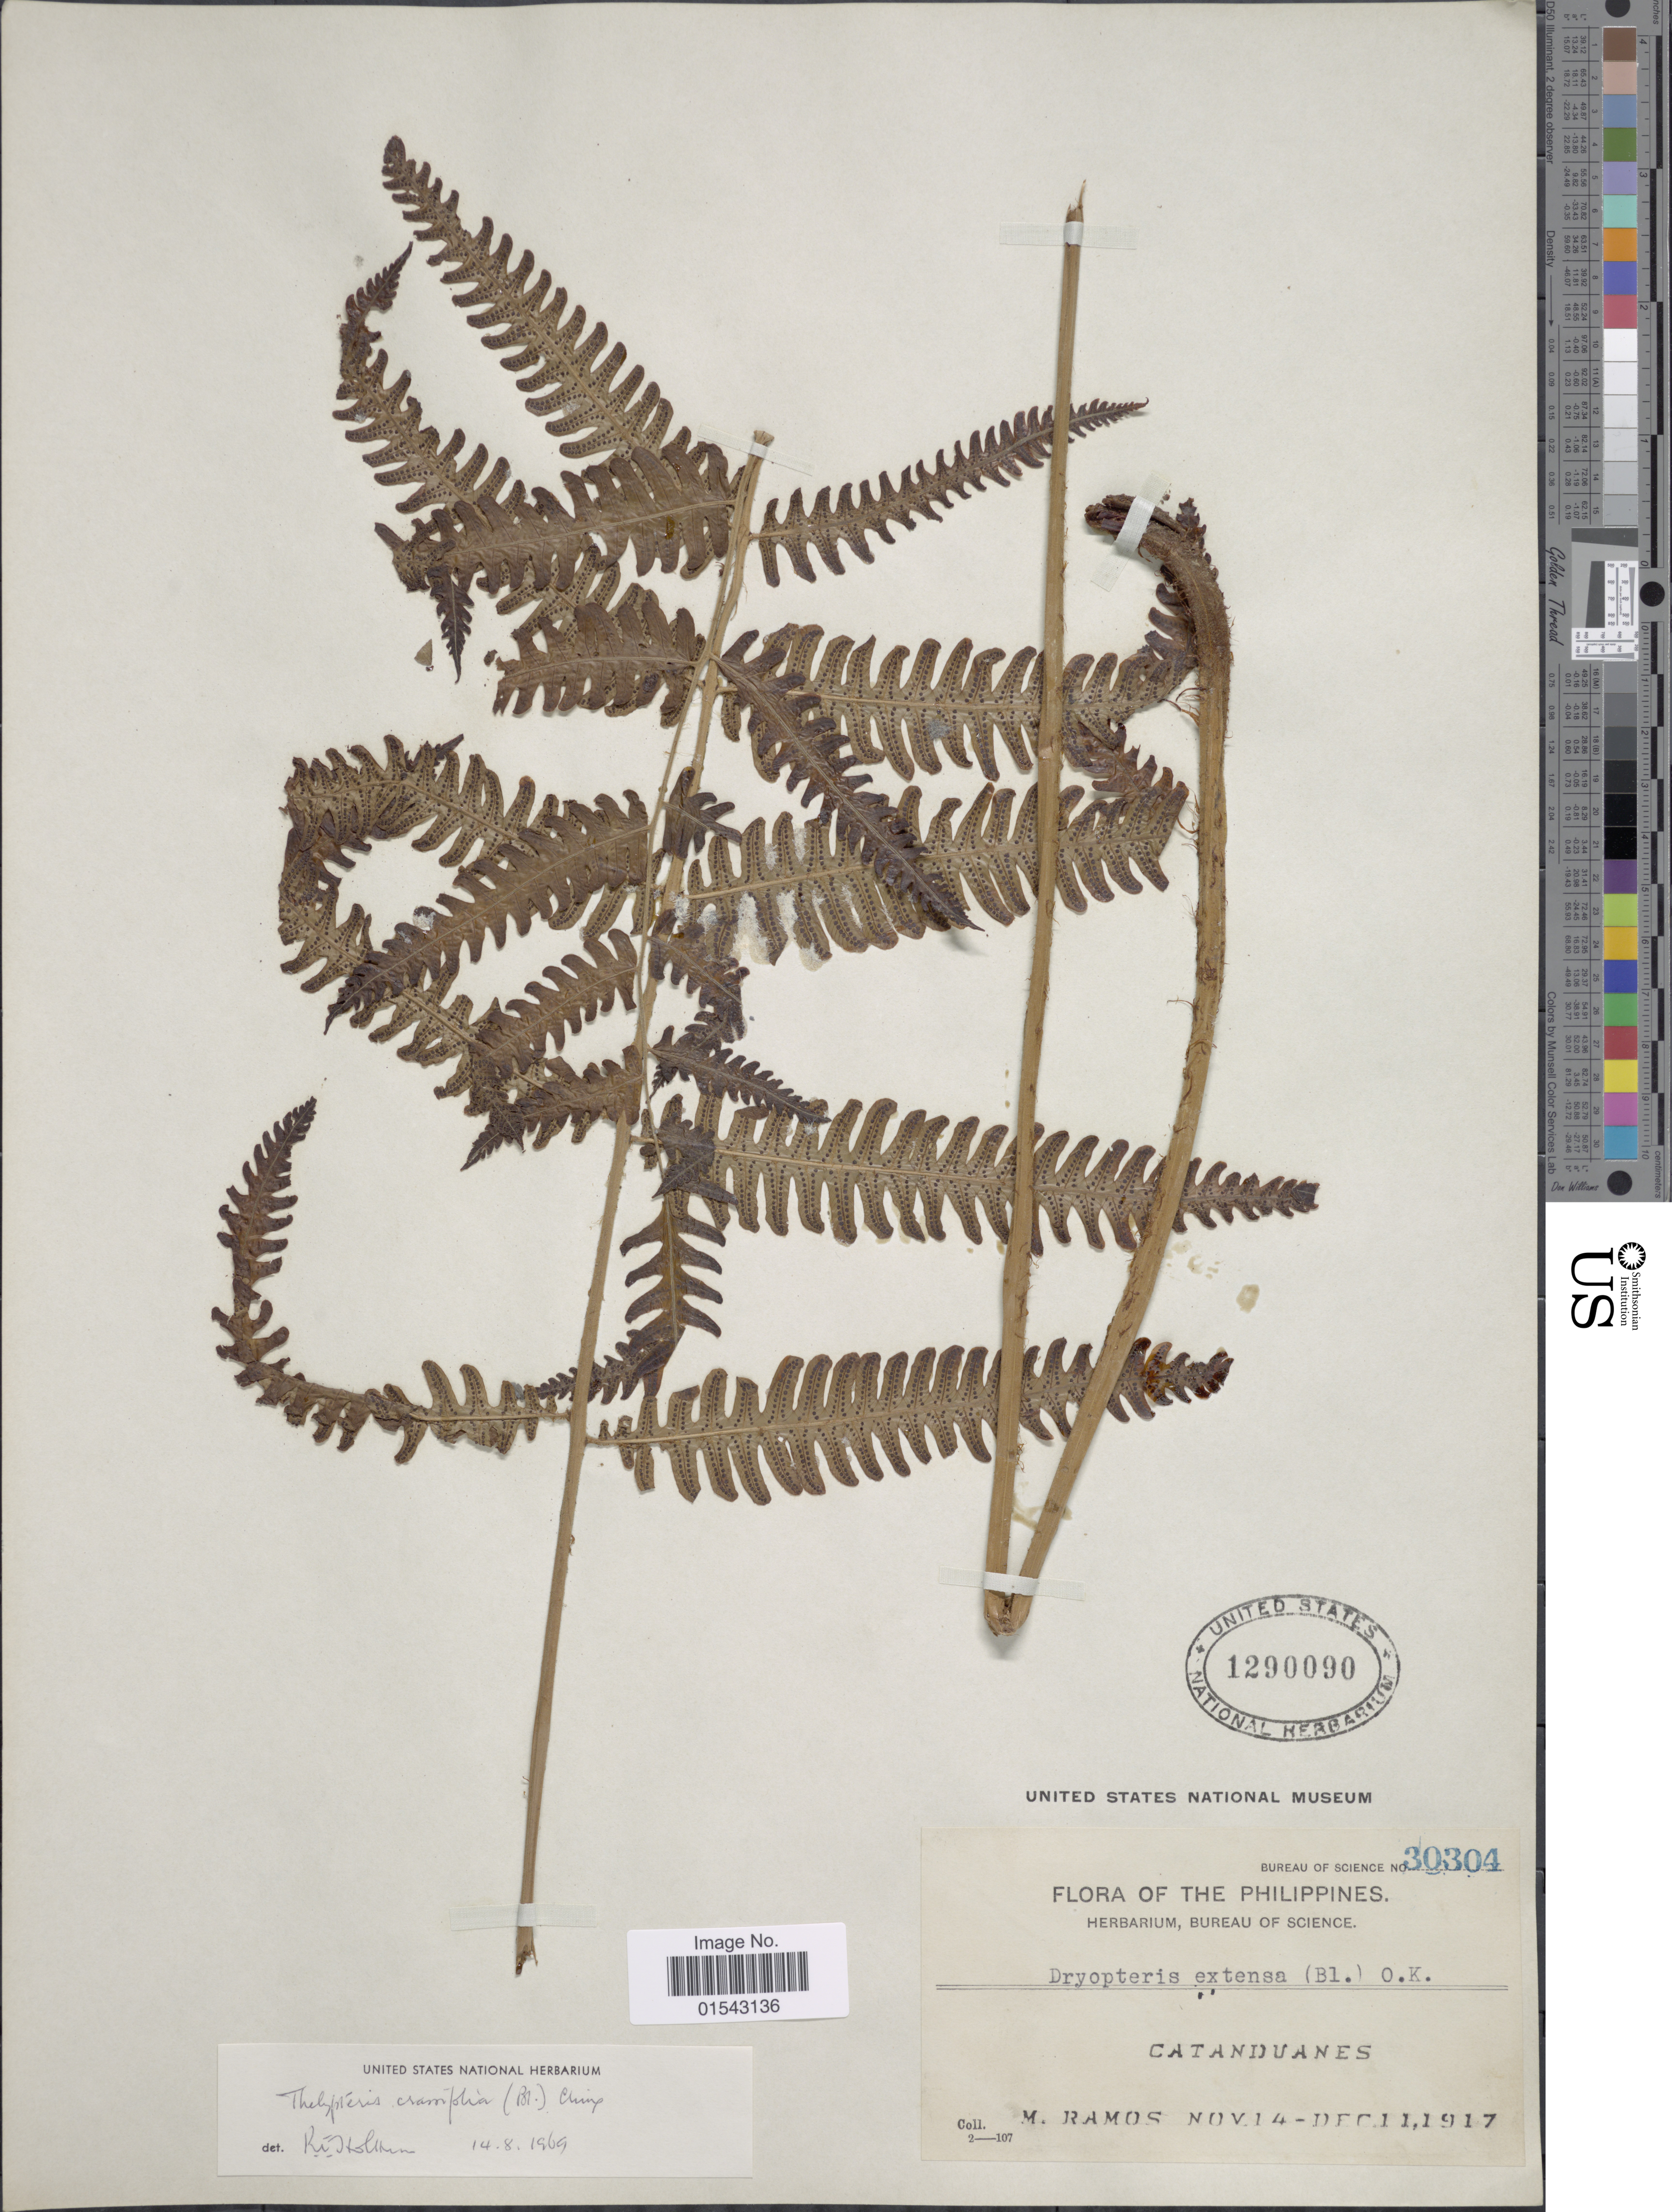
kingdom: Plantae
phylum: Tracheophyta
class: Polypodiopsida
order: Polypodiales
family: Thelypteridaceae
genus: Mesophlebion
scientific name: Mesophlebion crassifolium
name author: (Blume) Holttum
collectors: M. Ramos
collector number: Bureau of Science 30304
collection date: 1917-11-14/1917-12-11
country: Philippines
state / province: Bicol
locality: Catanduanes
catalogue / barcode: US 1290090